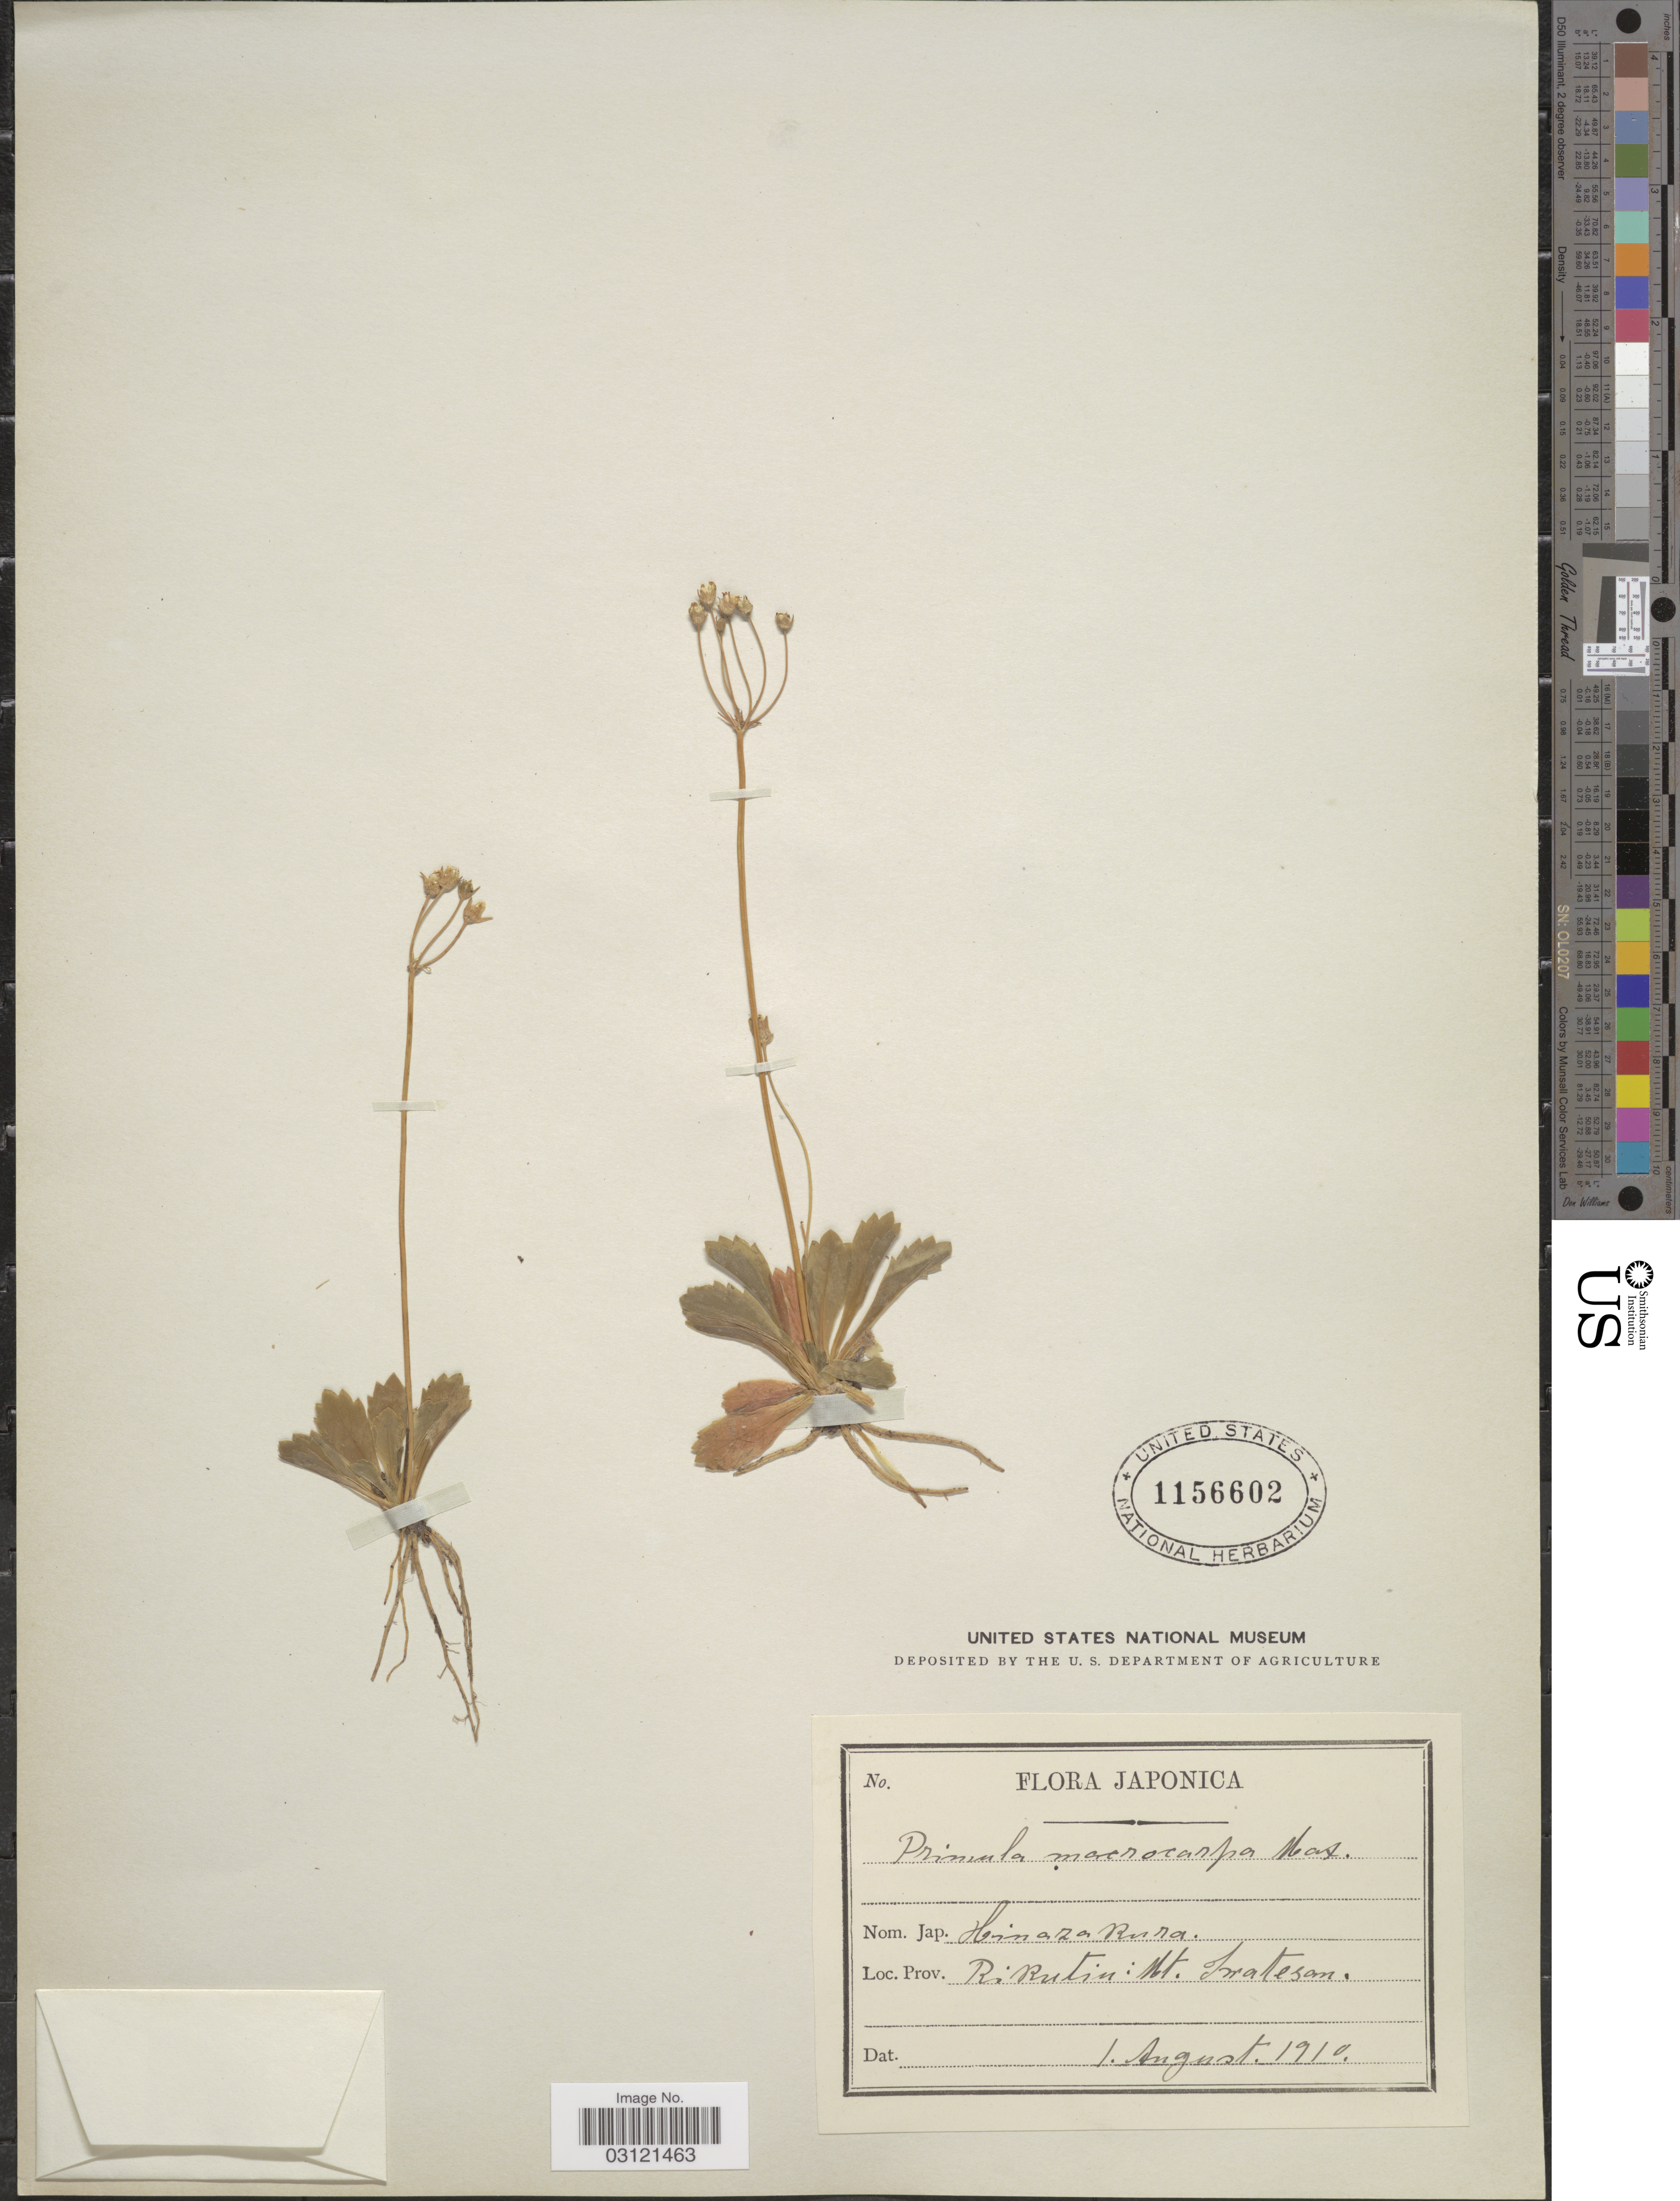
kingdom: Plantae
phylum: Tracheophyta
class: Magnoliopsida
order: Ericales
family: Primulaceae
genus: Primula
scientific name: Primula macrocarpa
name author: Maxim.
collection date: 1910-08-01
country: Japan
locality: Japonica. Rirutin: Mt. Iwatesan.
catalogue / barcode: US 1156602